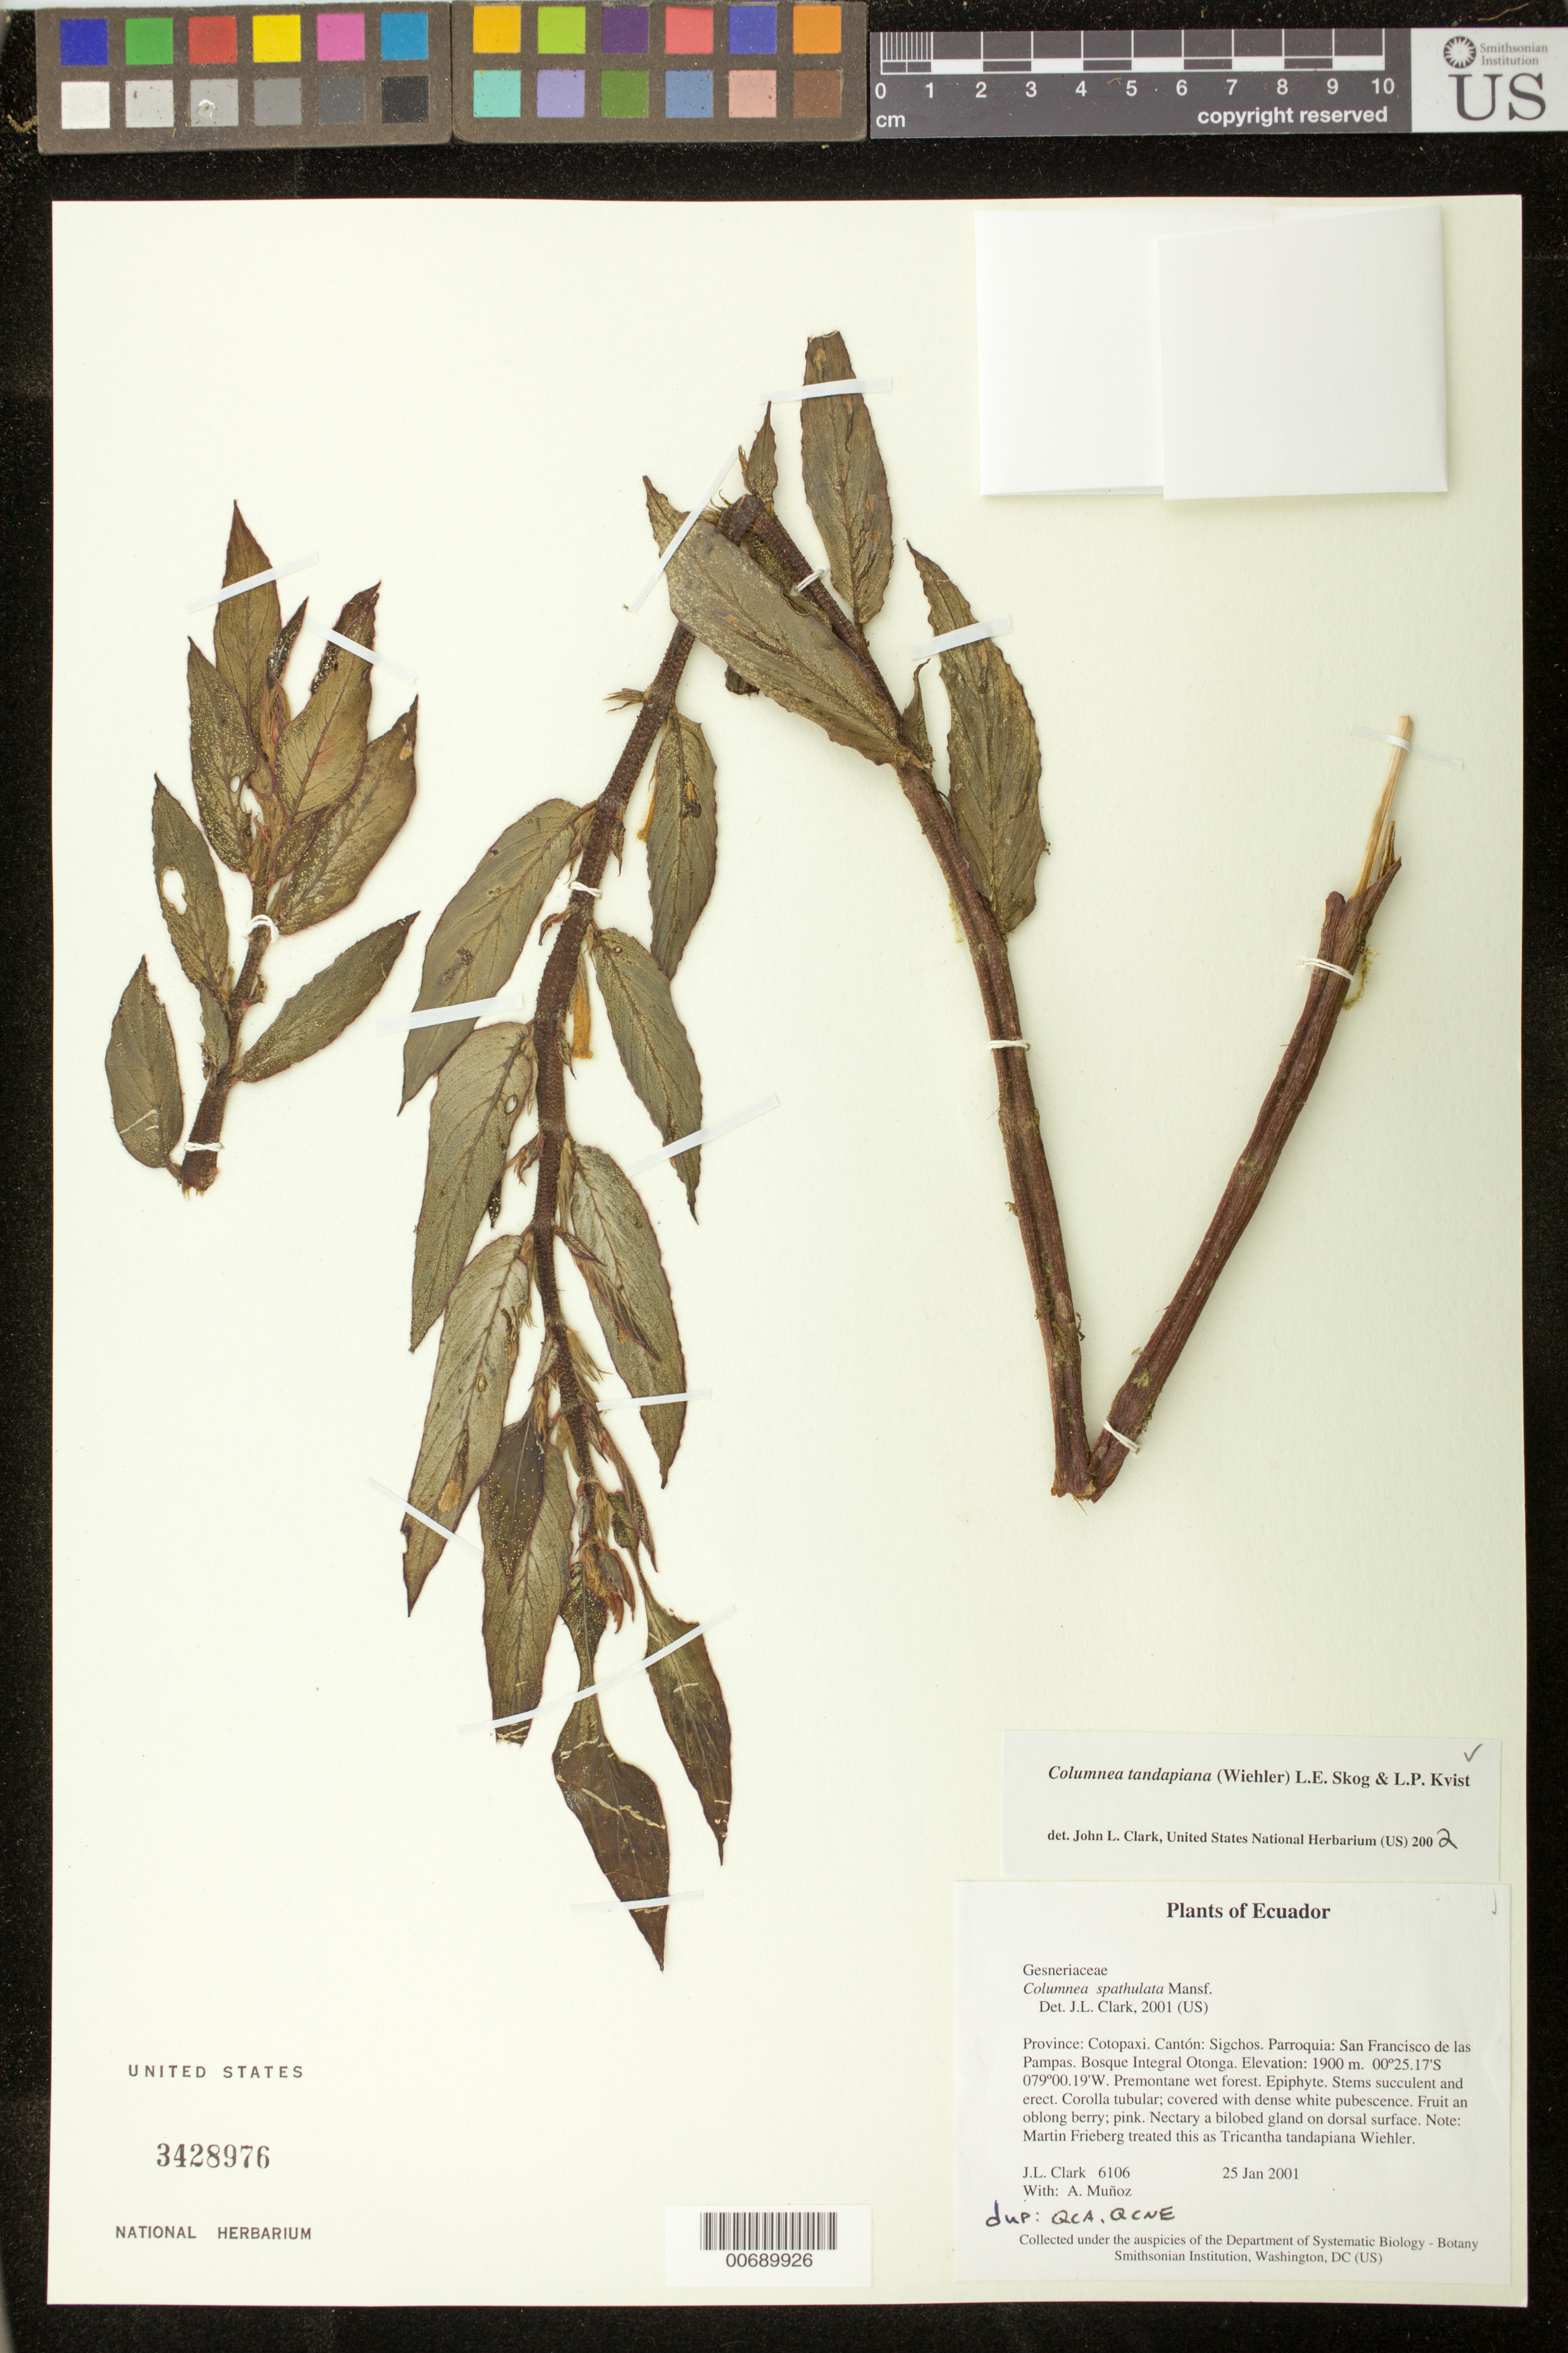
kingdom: Plantae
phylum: Tracheophyta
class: Magnoliopsida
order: Lamiales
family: Gesneriaceae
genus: Columnea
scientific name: Columnea tandapiana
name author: (Wiehler) L.E. Skog & L.P. Kvist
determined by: Clark, J. L., (SEL), The Marie Selby Botanical Garden (UNITED STATES)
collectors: J. L. Clark & A. Muñoz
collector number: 06106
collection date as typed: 25 Jan 2001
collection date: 2001-01-25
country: Ecuador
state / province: Cotopaxi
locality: Sigchos. Parroquia: San Francisco de las Pampas. Bosque Integral Otonga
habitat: Premontane wet forest.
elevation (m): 1900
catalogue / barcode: US 3428976